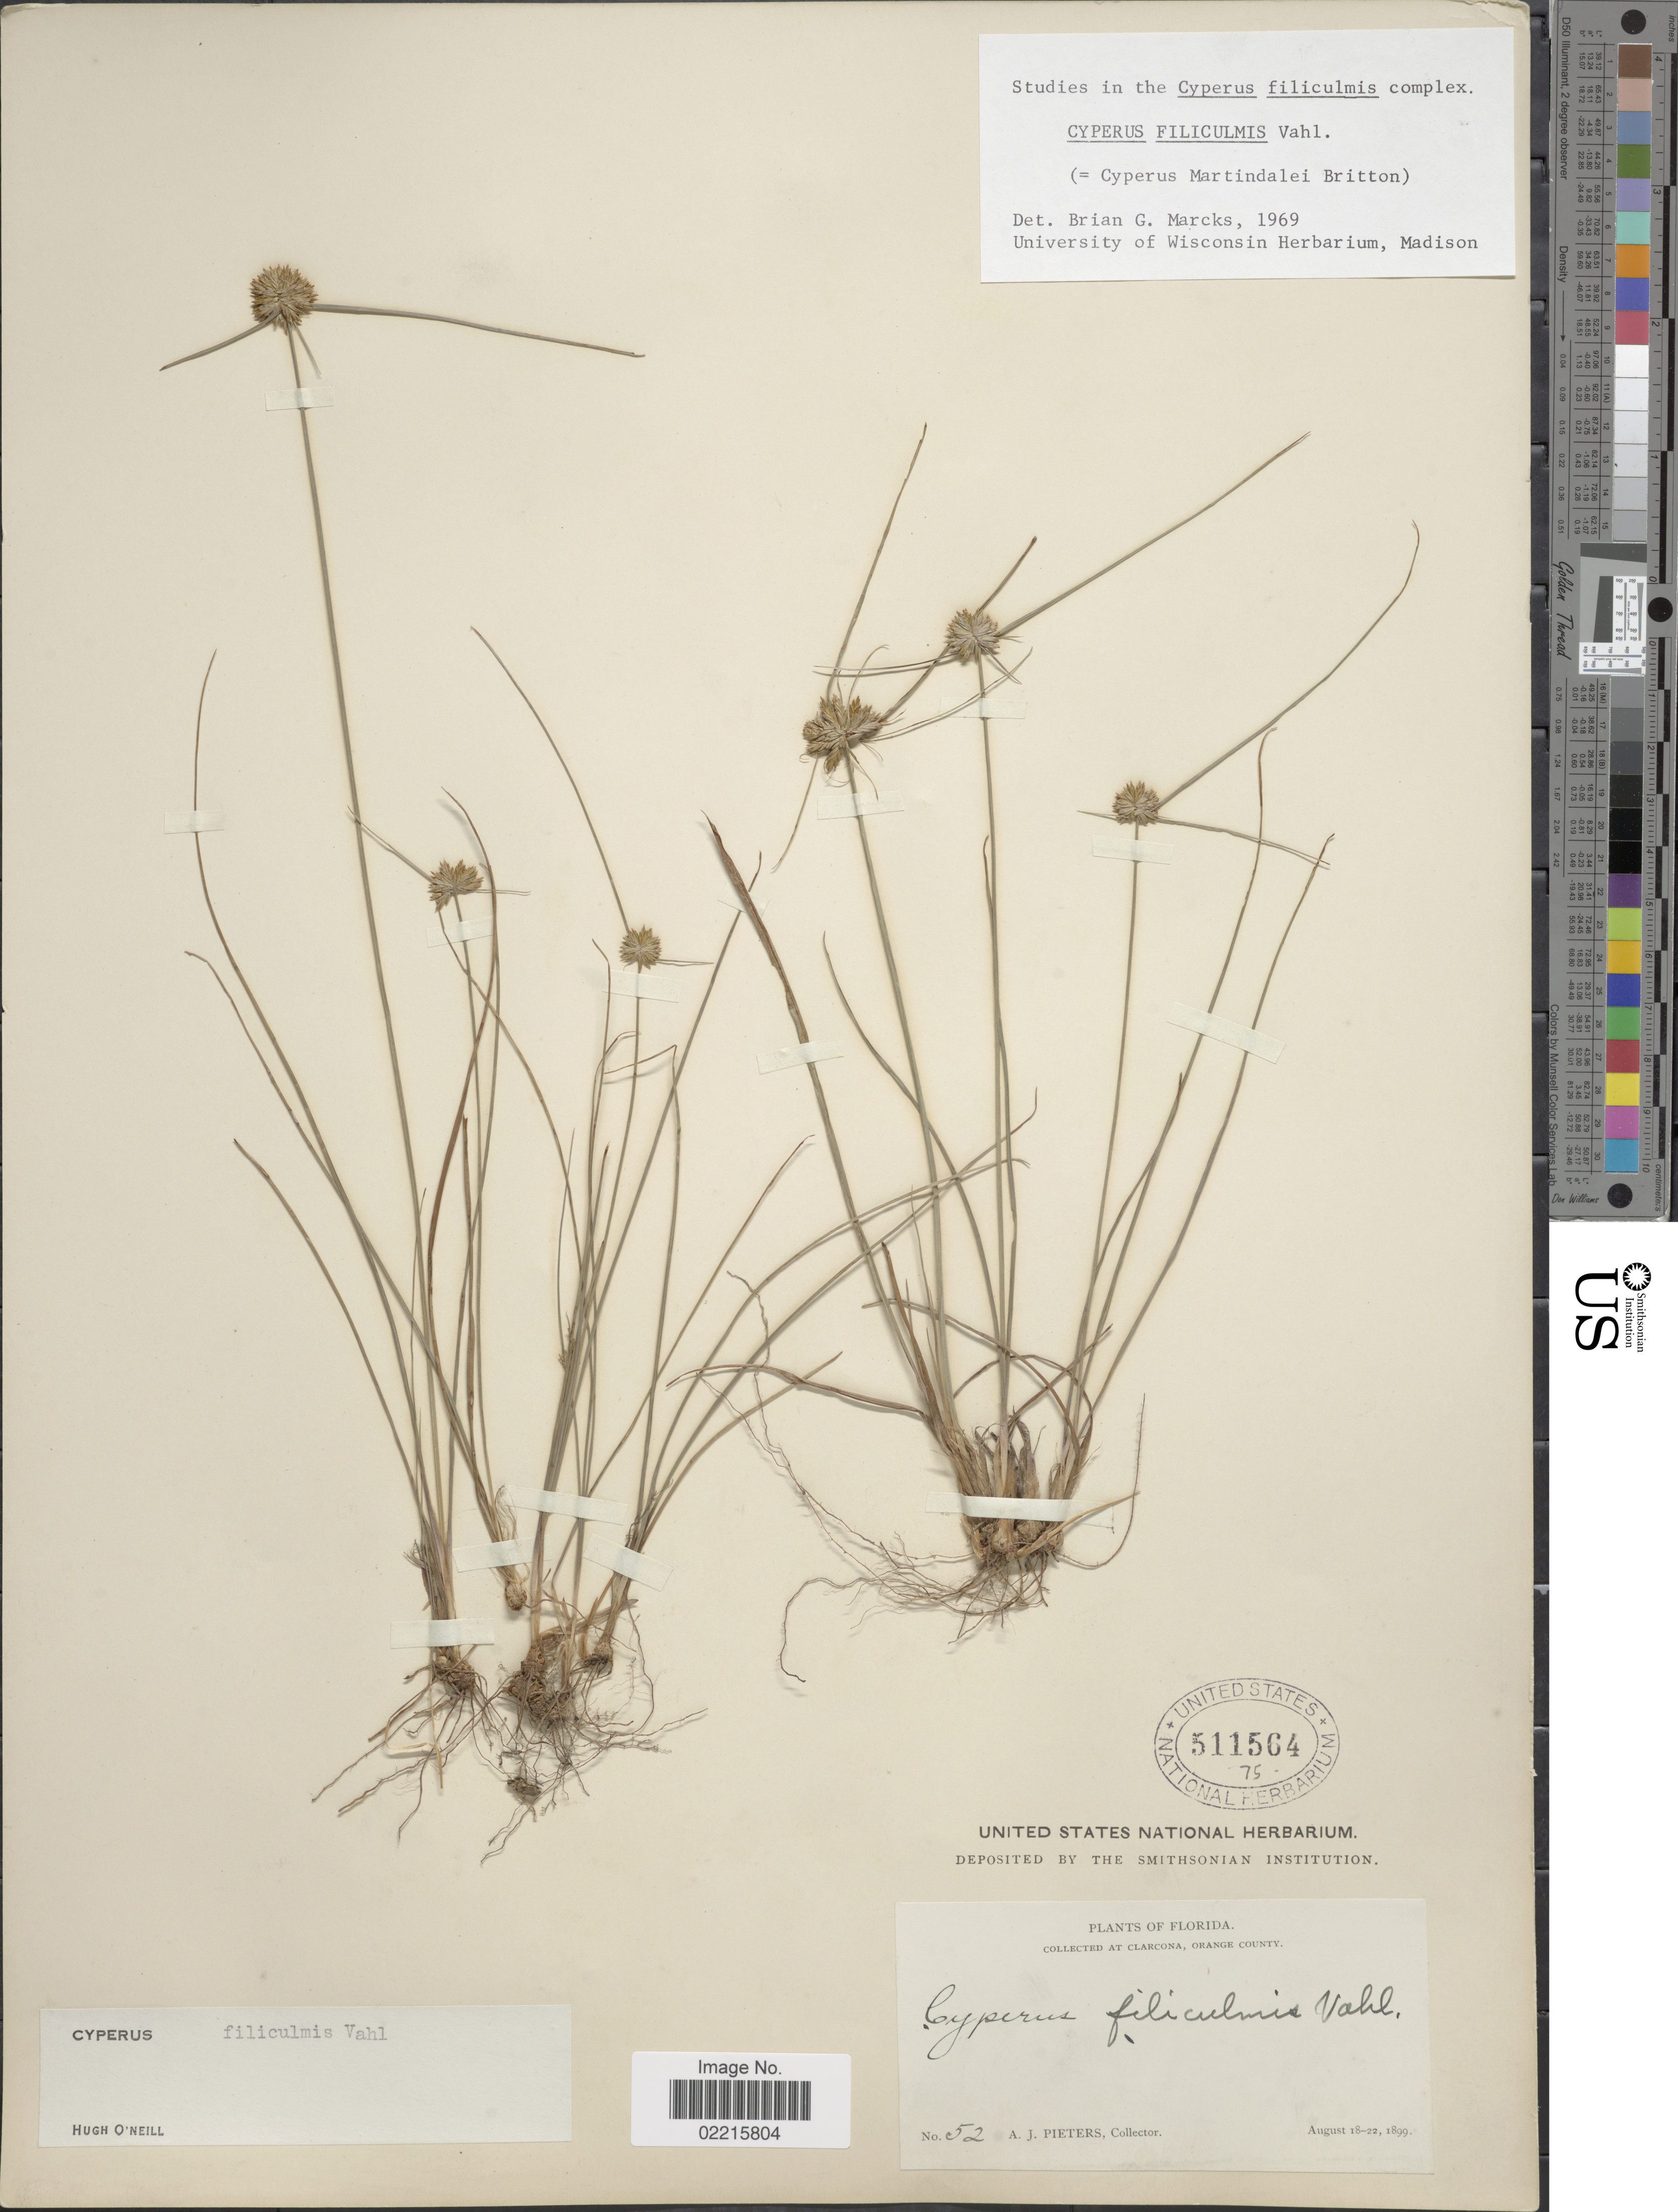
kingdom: Plantae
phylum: Tracheophyta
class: Liliopsida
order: Poales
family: Cyperaceae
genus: Cyperus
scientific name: Cyperus filiculmis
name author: Vahl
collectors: A. Pieters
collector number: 52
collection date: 1899-08-18/1899-08-22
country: United States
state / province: Florida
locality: At Clarcona, Orange County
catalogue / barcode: US 511564